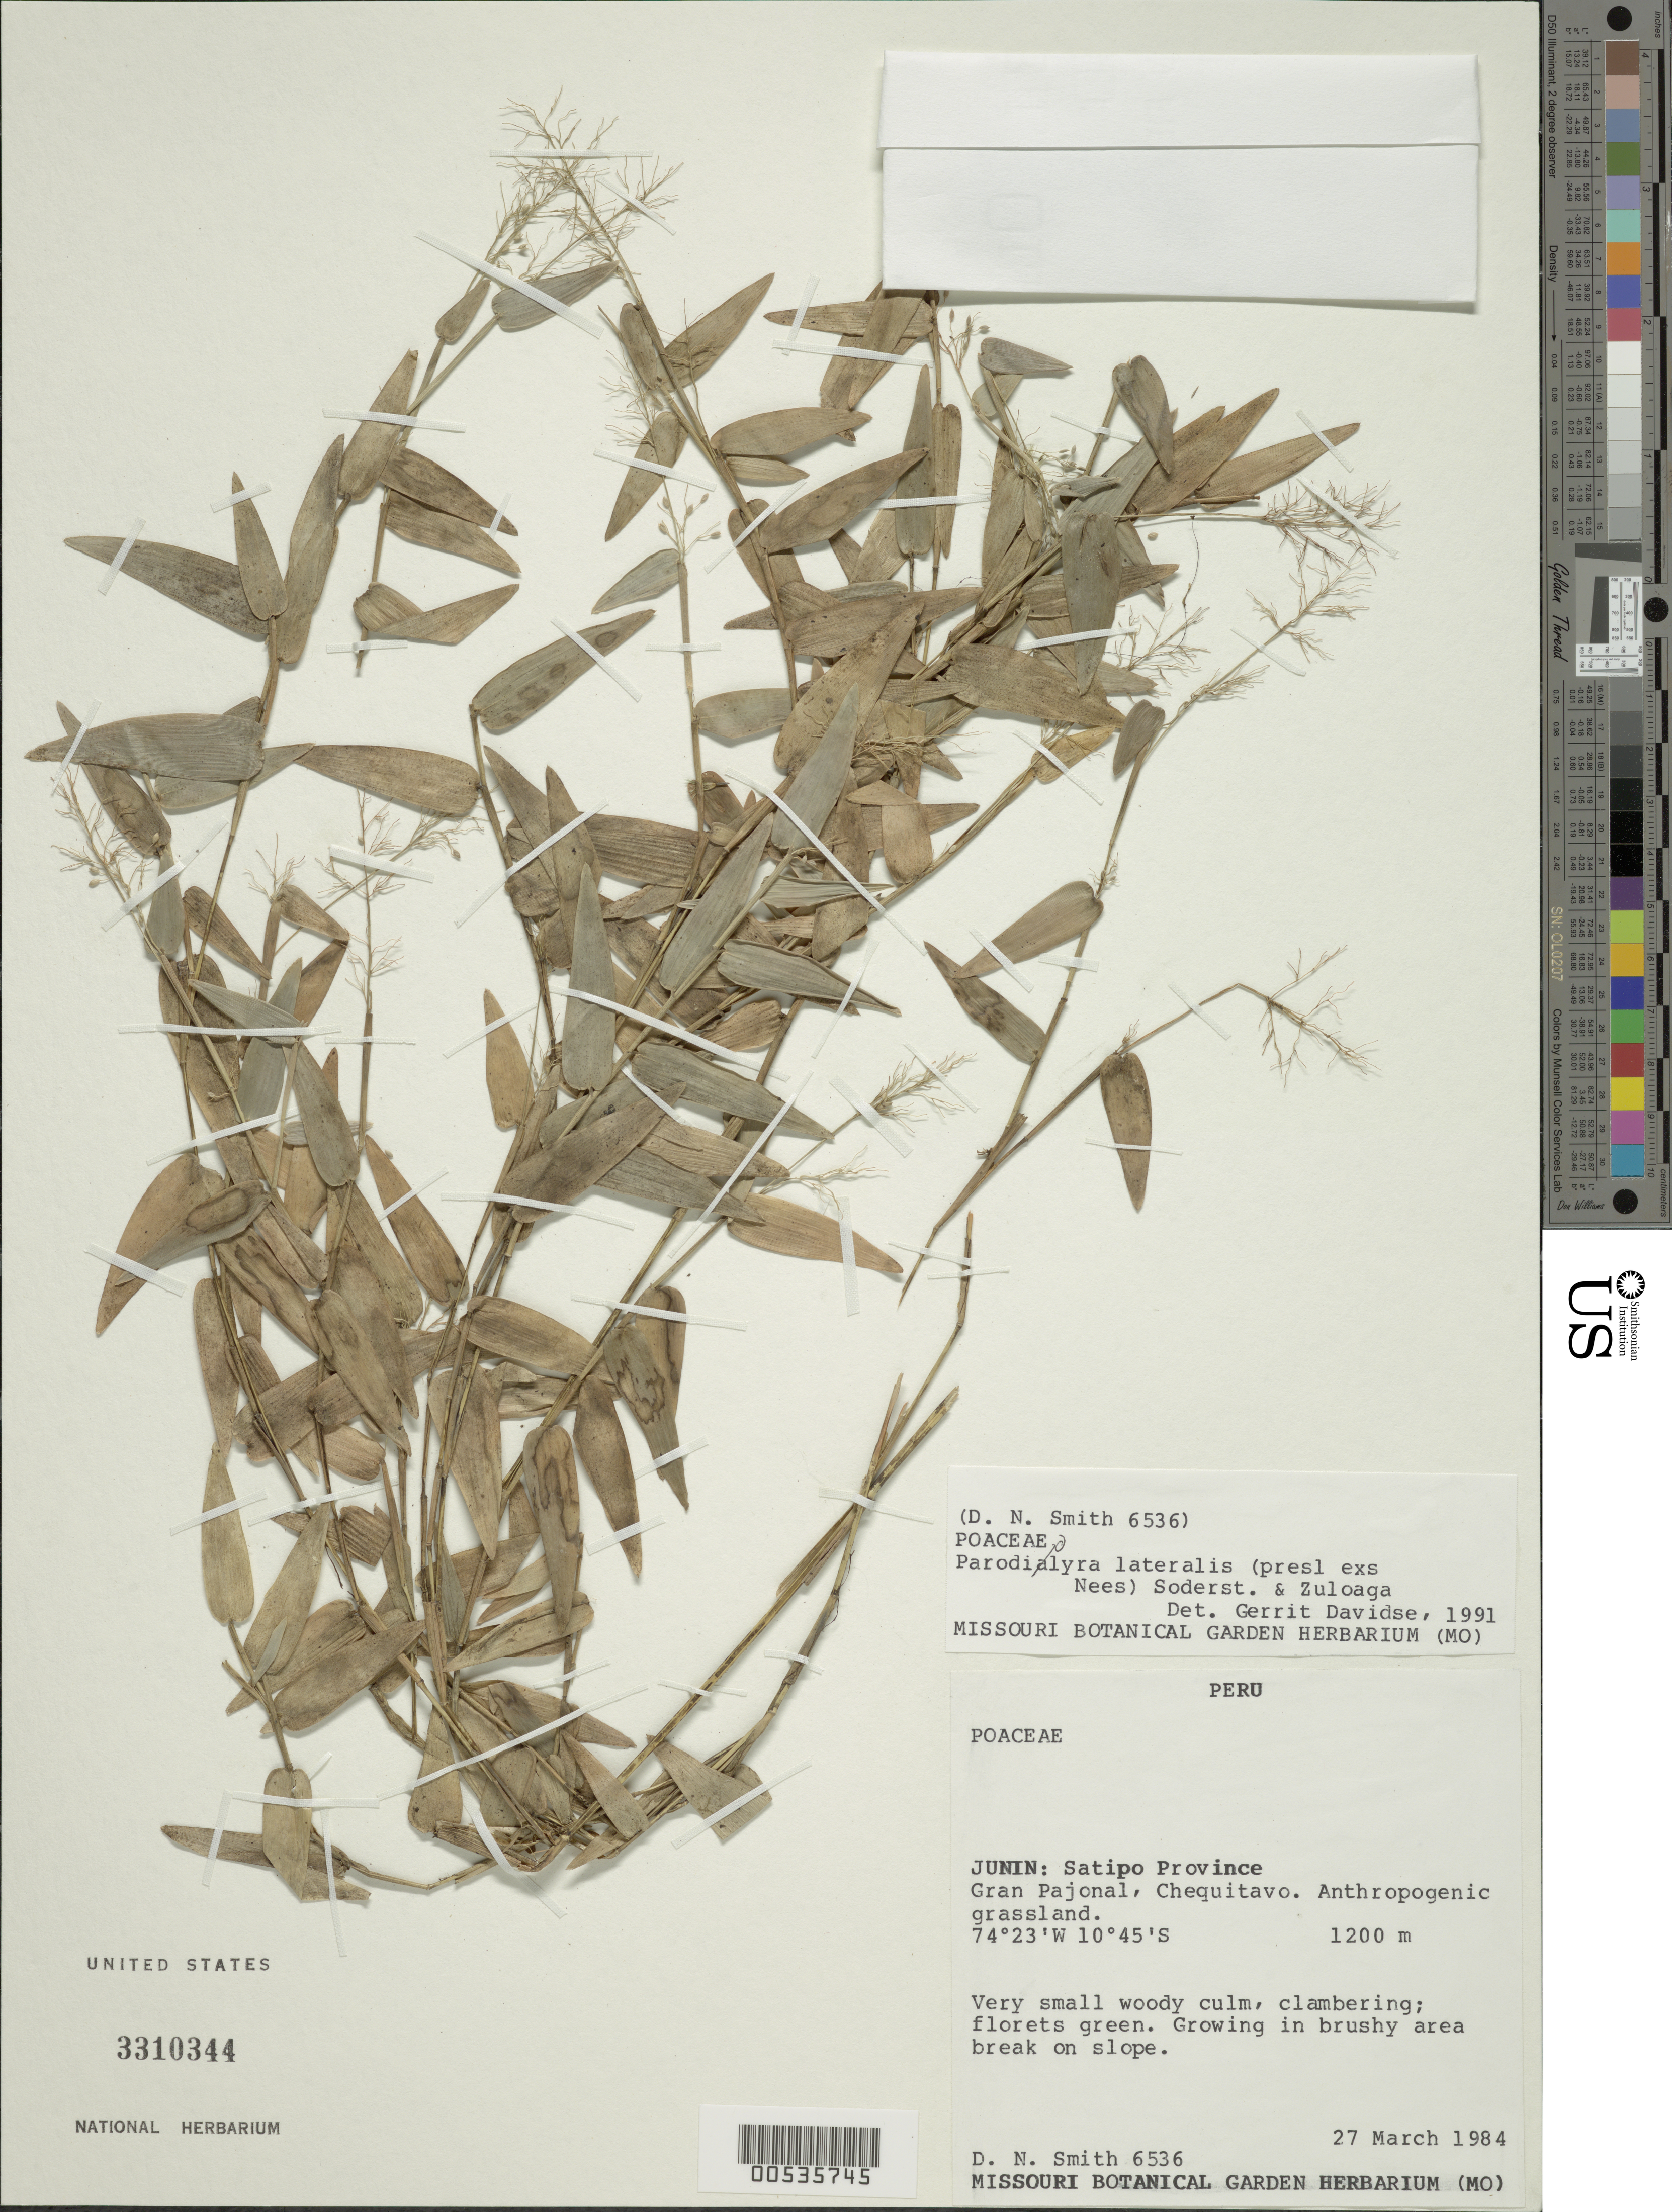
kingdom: Plantae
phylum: Tracheophyta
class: Liliopsida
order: Poales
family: Poaceae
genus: Parodiolyra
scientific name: Parodiolyra lateralis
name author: (J. Presl ex Nees) Soderstr. & Zuloaga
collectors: D. Smith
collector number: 6536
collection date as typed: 27 Mar 1984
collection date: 1984-03-27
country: Peru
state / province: Junín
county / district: Satipo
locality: Satipo Prov., Gran Pajonal, Chequitavo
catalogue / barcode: US 3310344